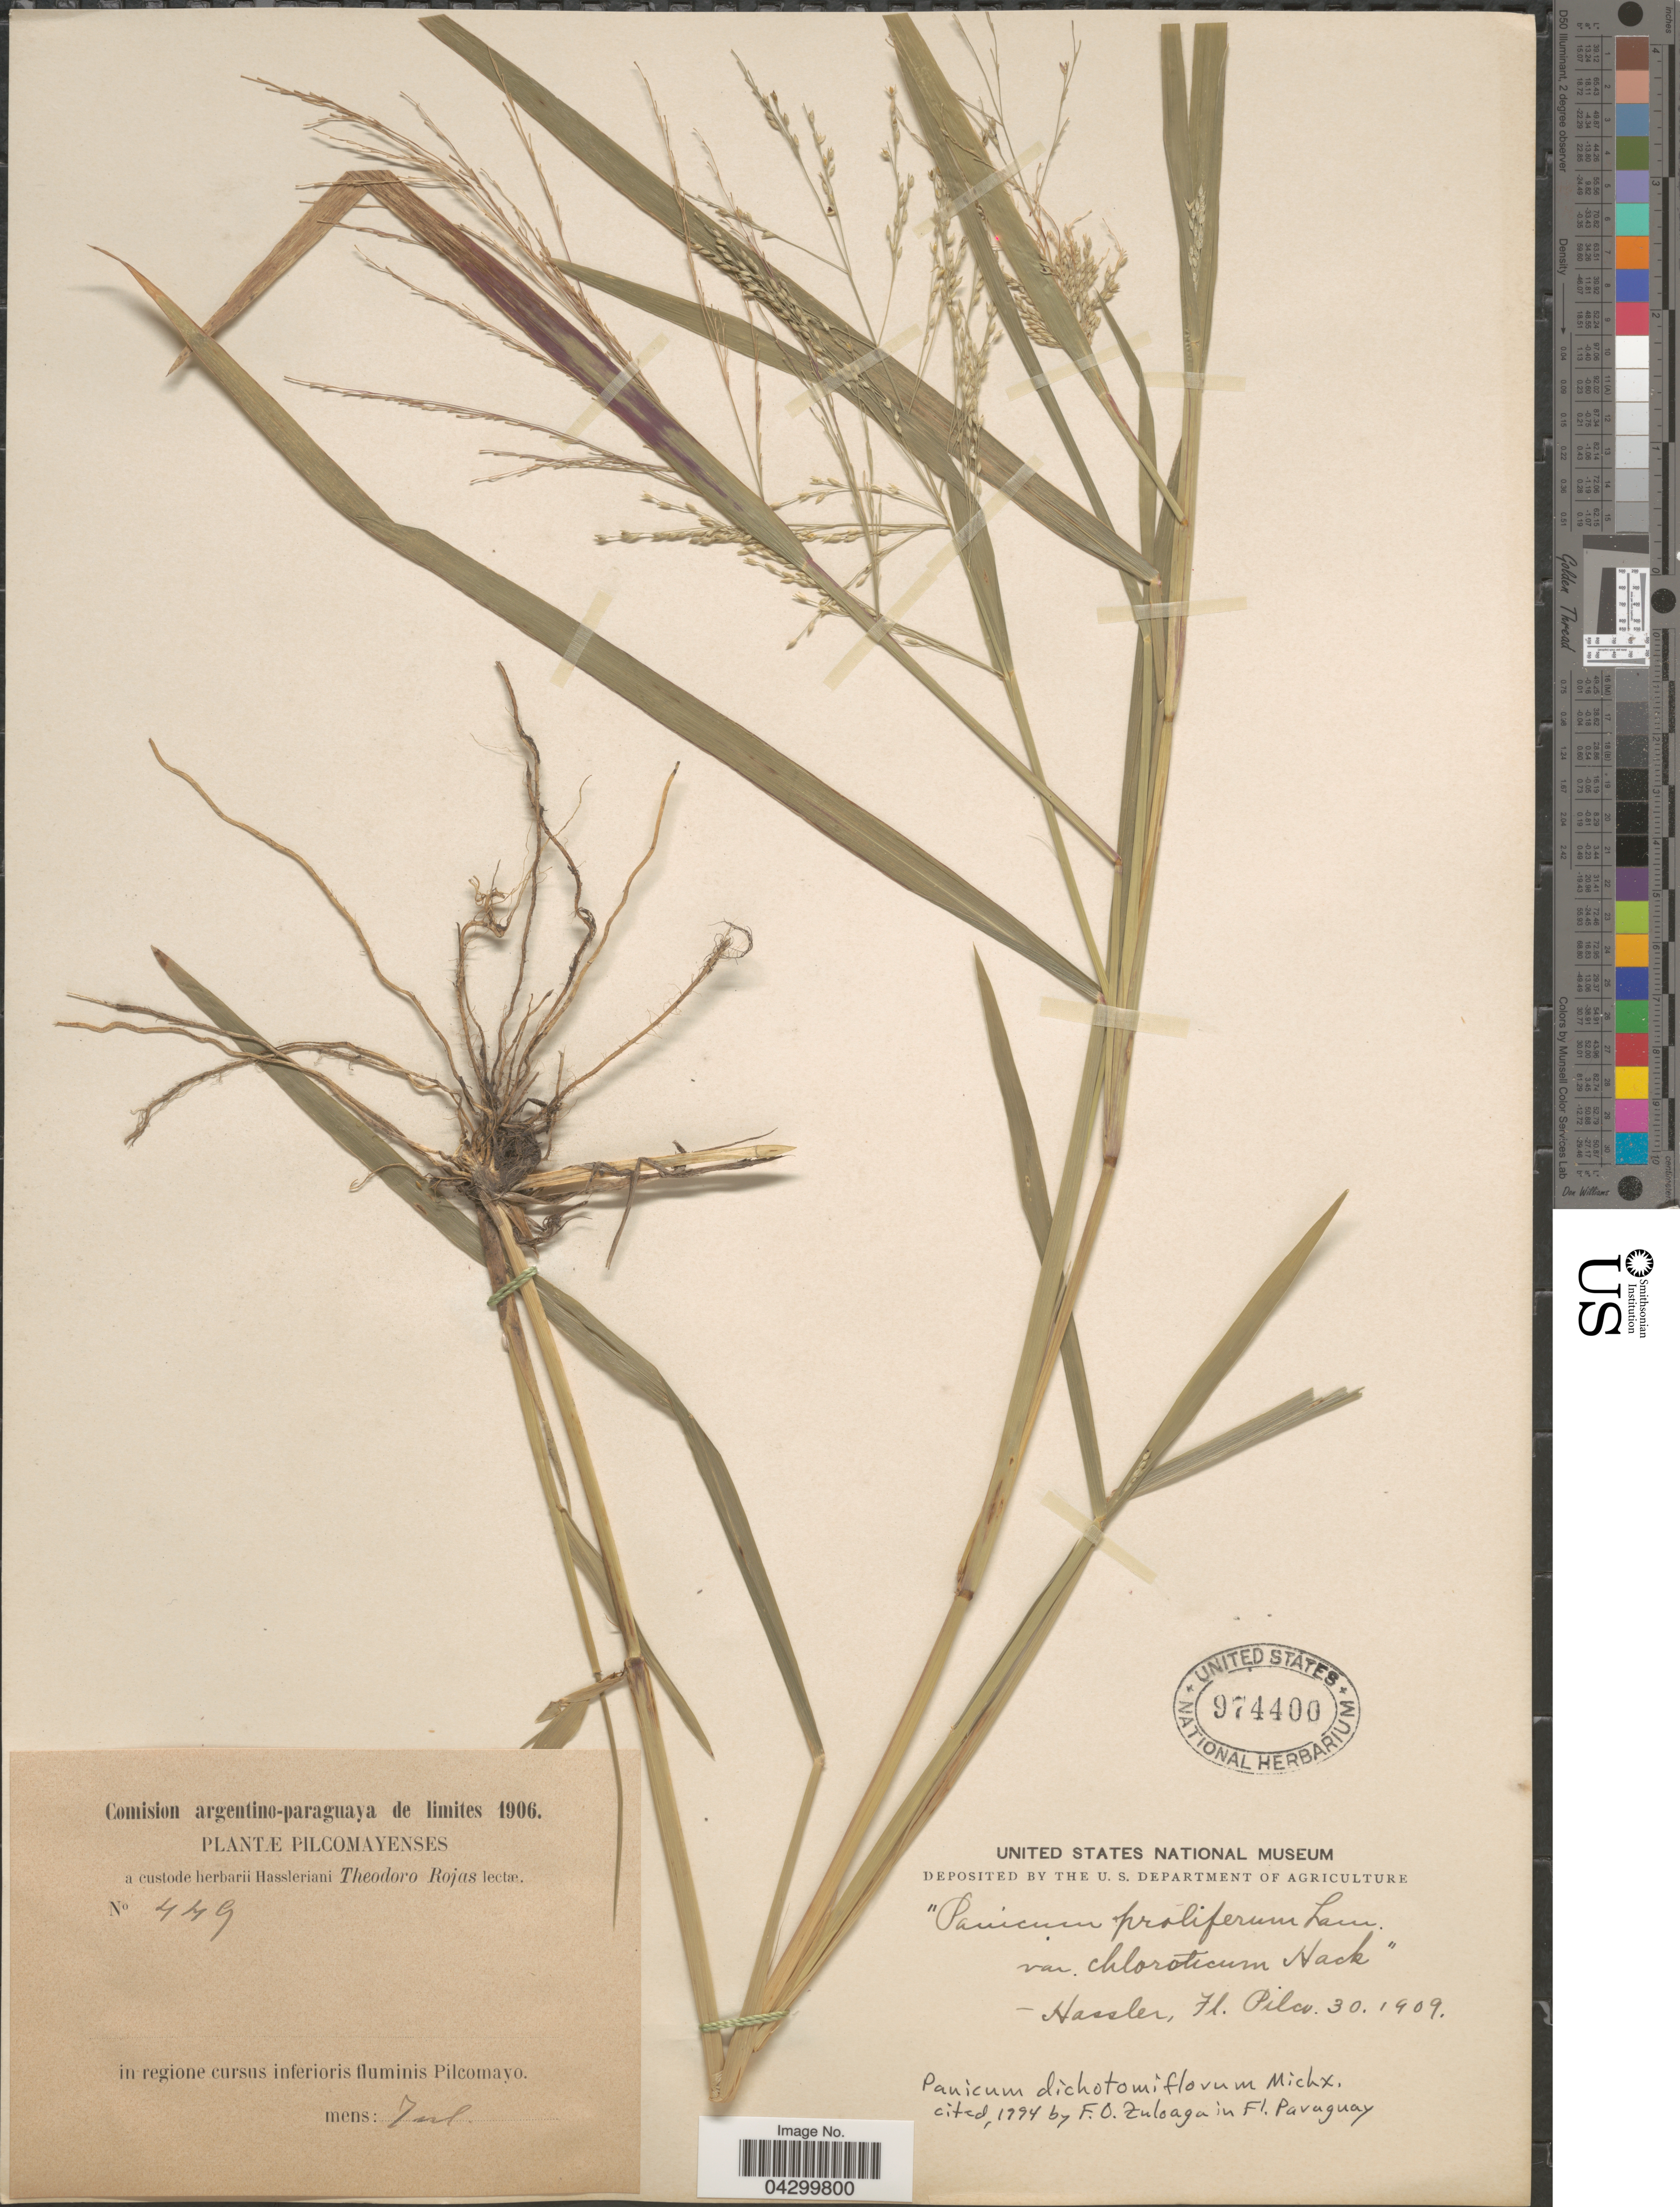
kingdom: Plantae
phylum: Tracheophyta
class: Liliopsida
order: Poales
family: Poaceae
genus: Panicum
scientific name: Panicum dichotomiflorum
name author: Michx.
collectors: E. Hassler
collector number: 449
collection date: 1909-07-30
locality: Pilcomayenses. In regione cursus inferioris fluminis Pilcomayo.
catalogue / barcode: US 974400